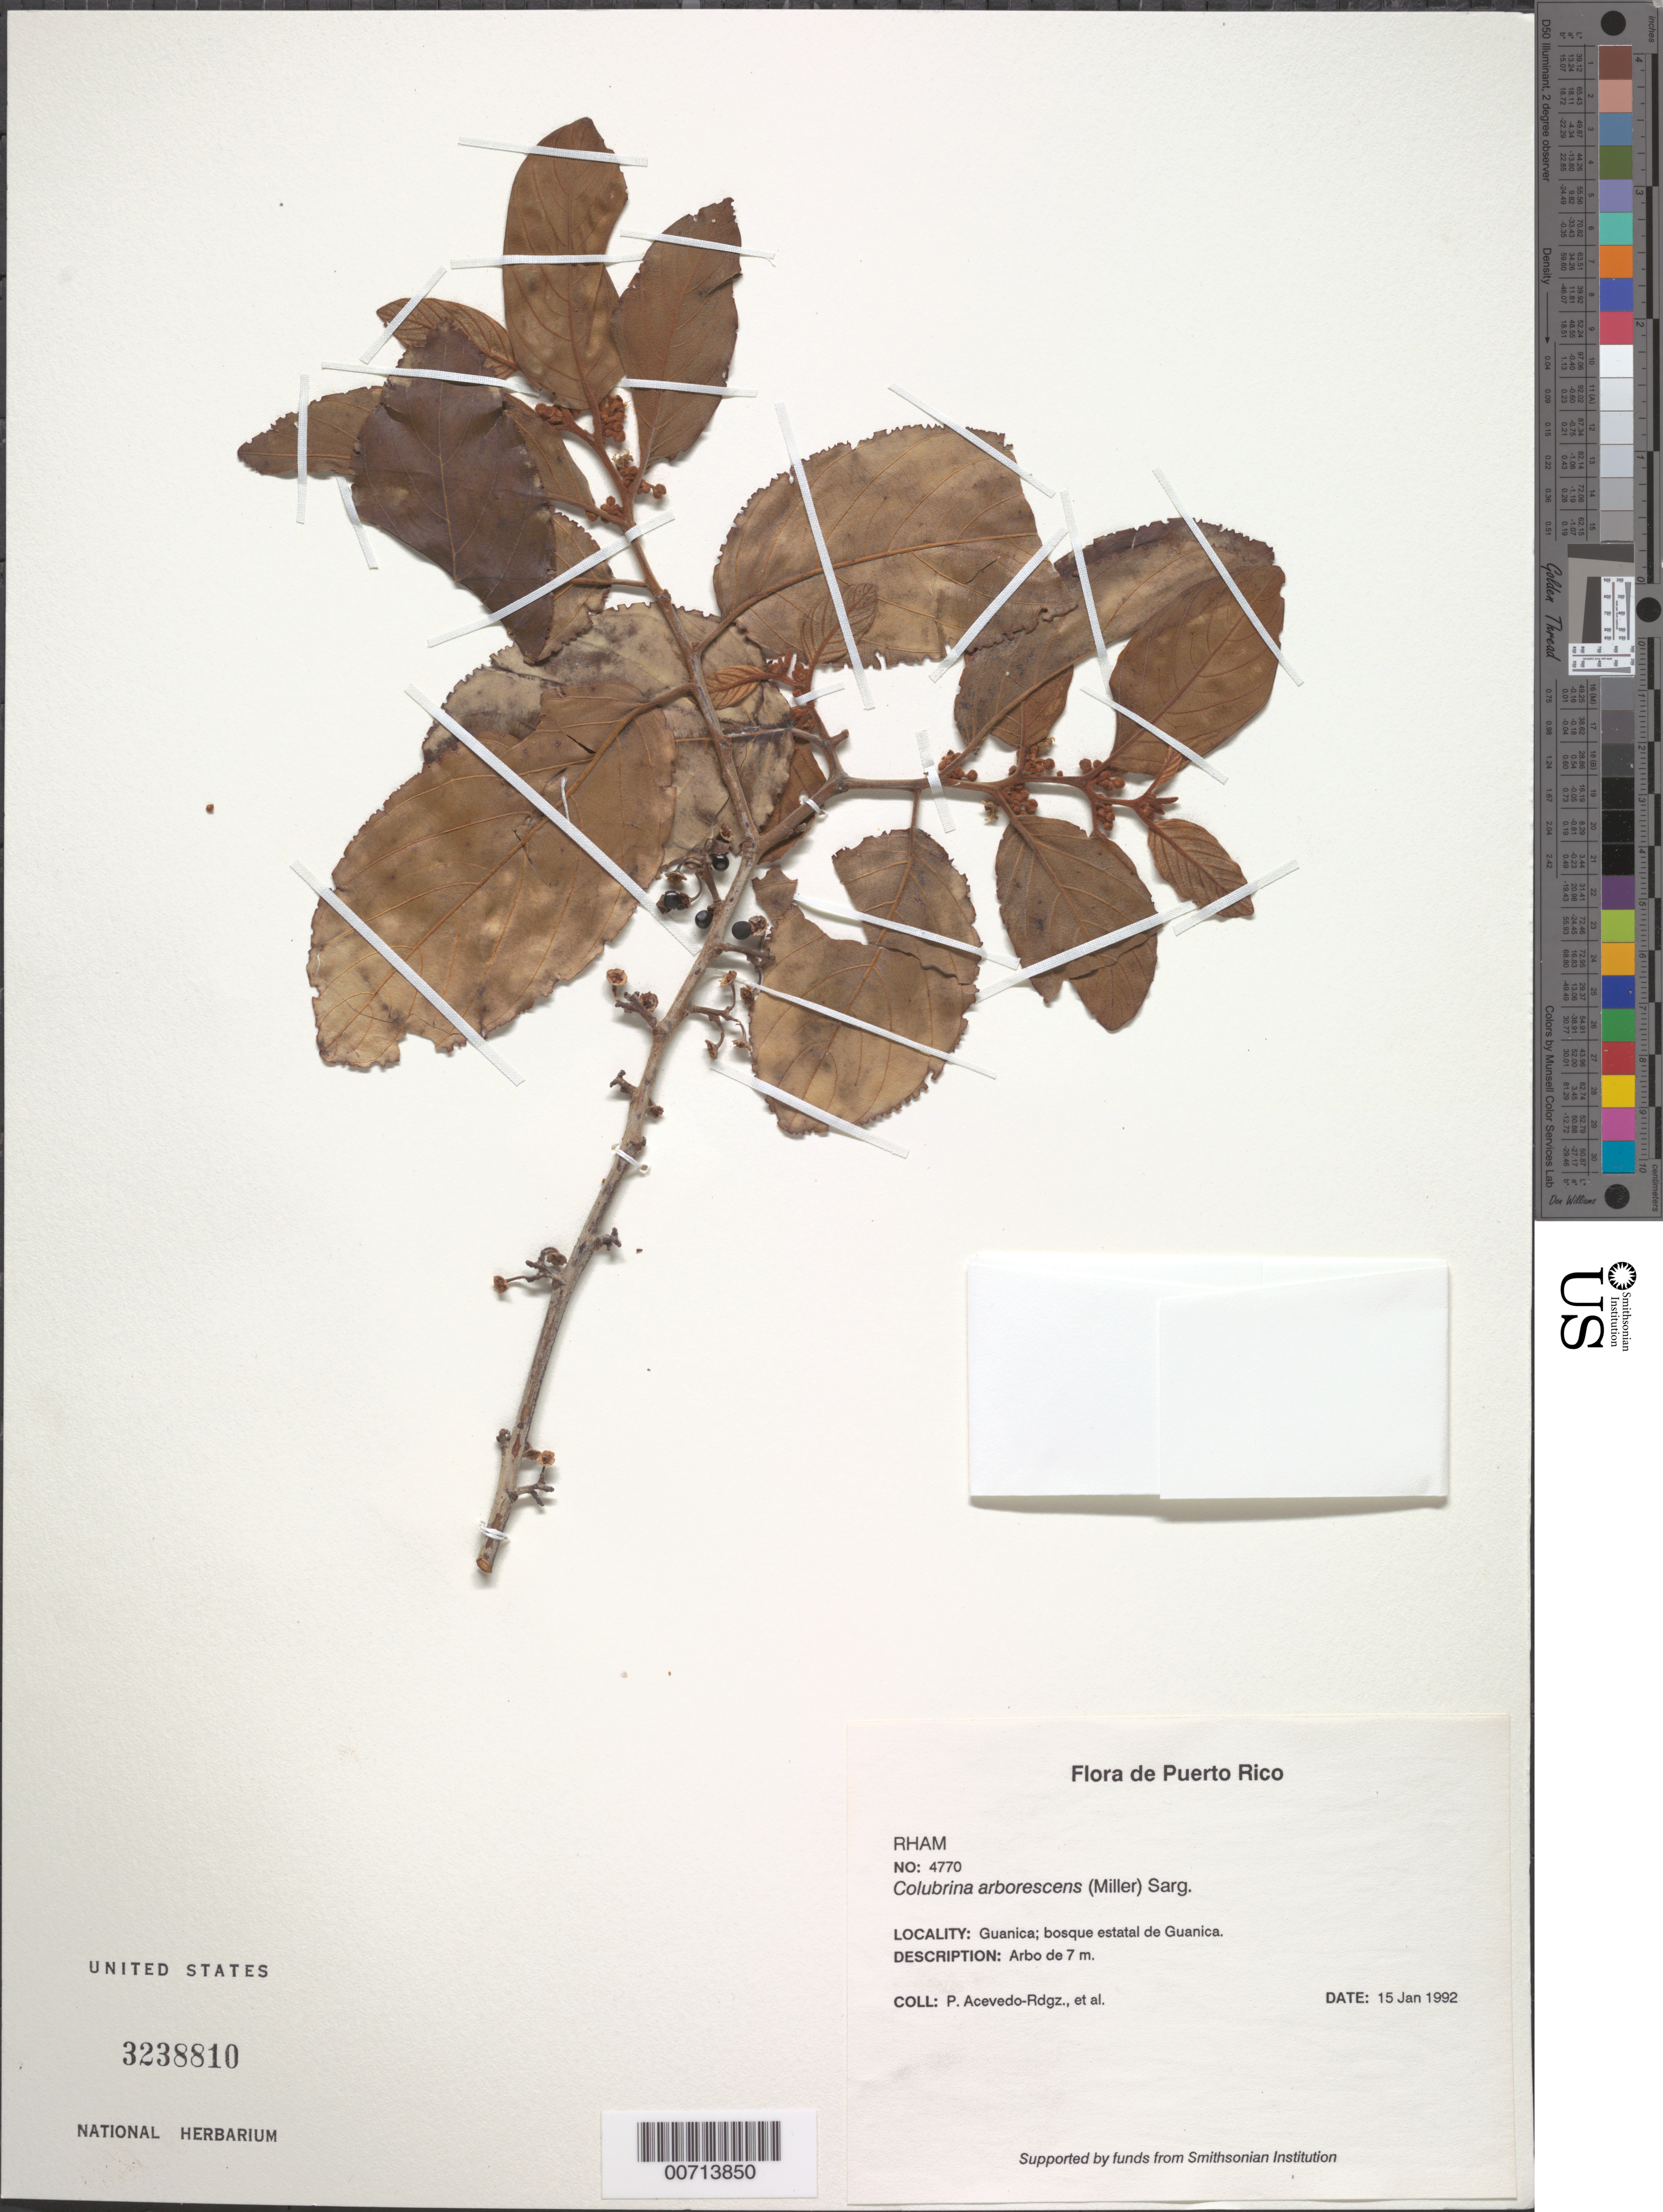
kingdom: Plantae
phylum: Tracheophyta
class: Magnoliopsida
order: Rosales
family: Rhamnaceae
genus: Colubrina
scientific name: Colubrina arborescens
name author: (Mill.) Sarg.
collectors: P. Acevedo-Rodr.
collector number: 4770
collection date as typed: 15 Jan 1992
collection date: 1992-01-15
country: Puerto Rico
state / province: Guánica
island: Puerto Rico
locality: Guánica; Bosque estatal de Guánica;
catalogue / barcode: US 3238810